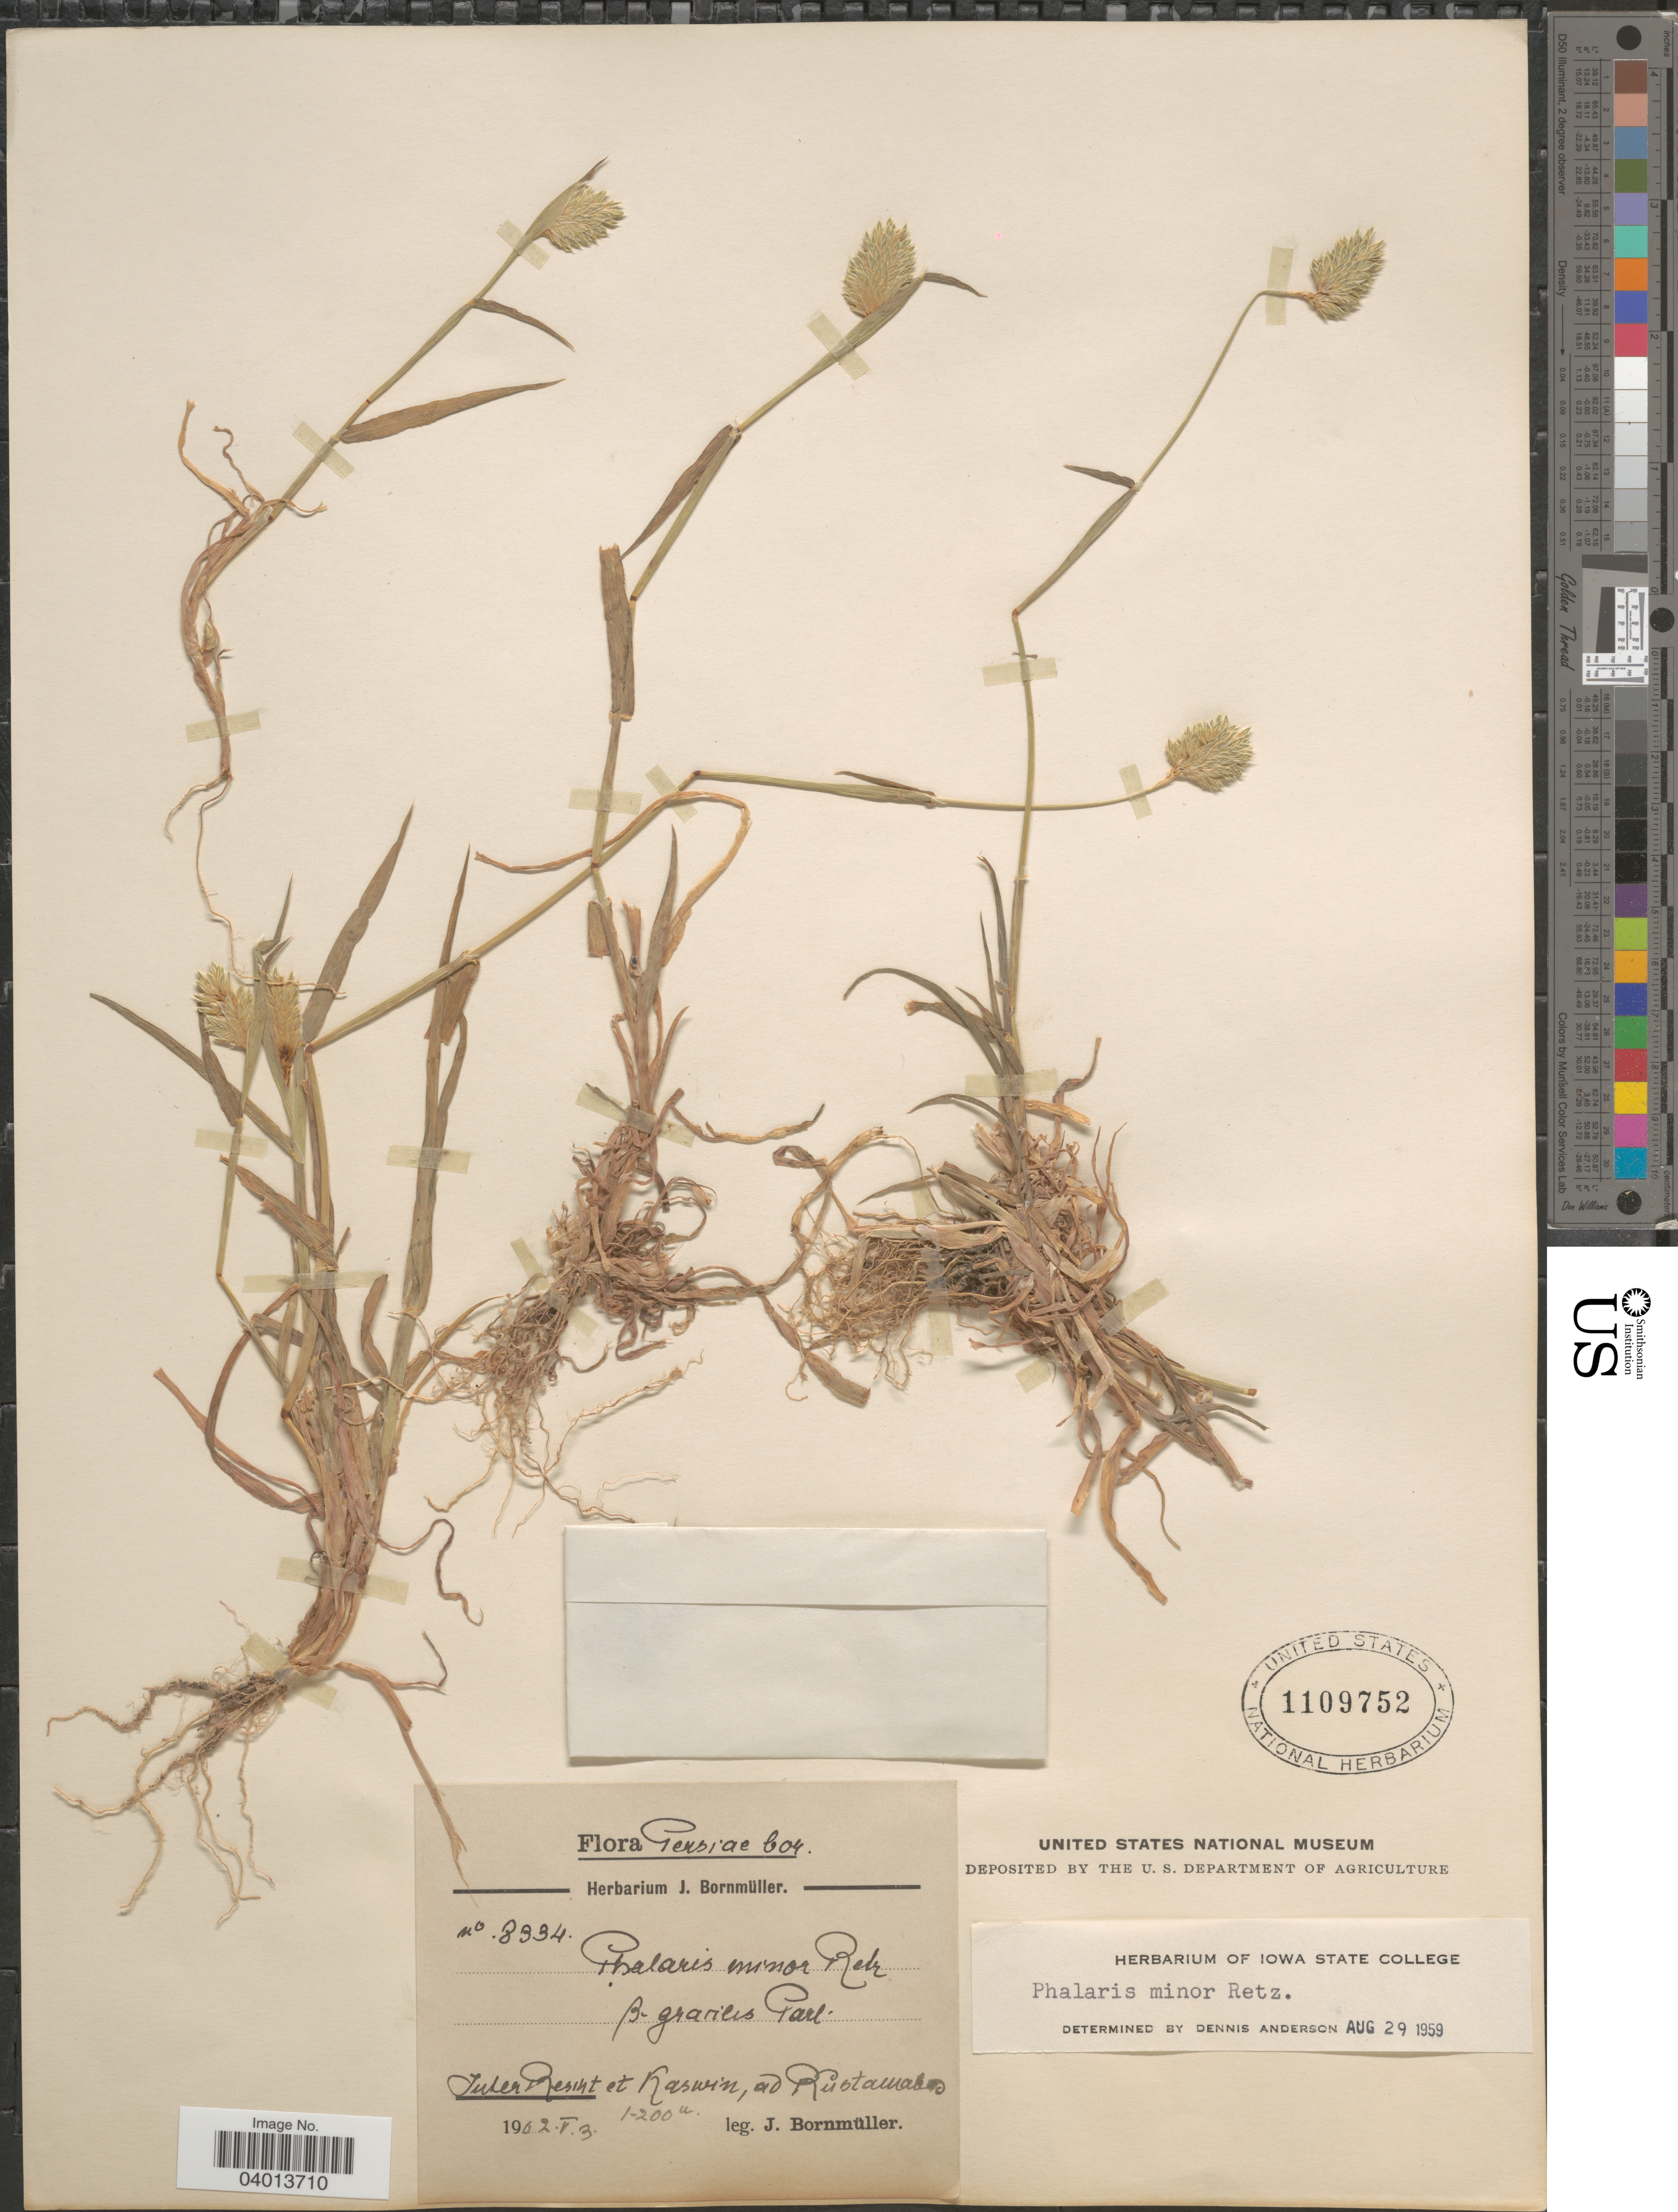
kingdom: Plantae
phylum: Tracheophyta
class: Liliopsida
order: Poales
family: Poaceae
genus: Phalaris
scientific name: Phalaris minor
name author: Retz.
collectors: J. Bornmüller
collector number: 8334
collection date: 1902-05-03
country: Iran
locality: Persiae bor. Inter Rescht et Kaswin, ad Růstamabad.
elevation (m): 100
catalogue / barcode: US 1109752